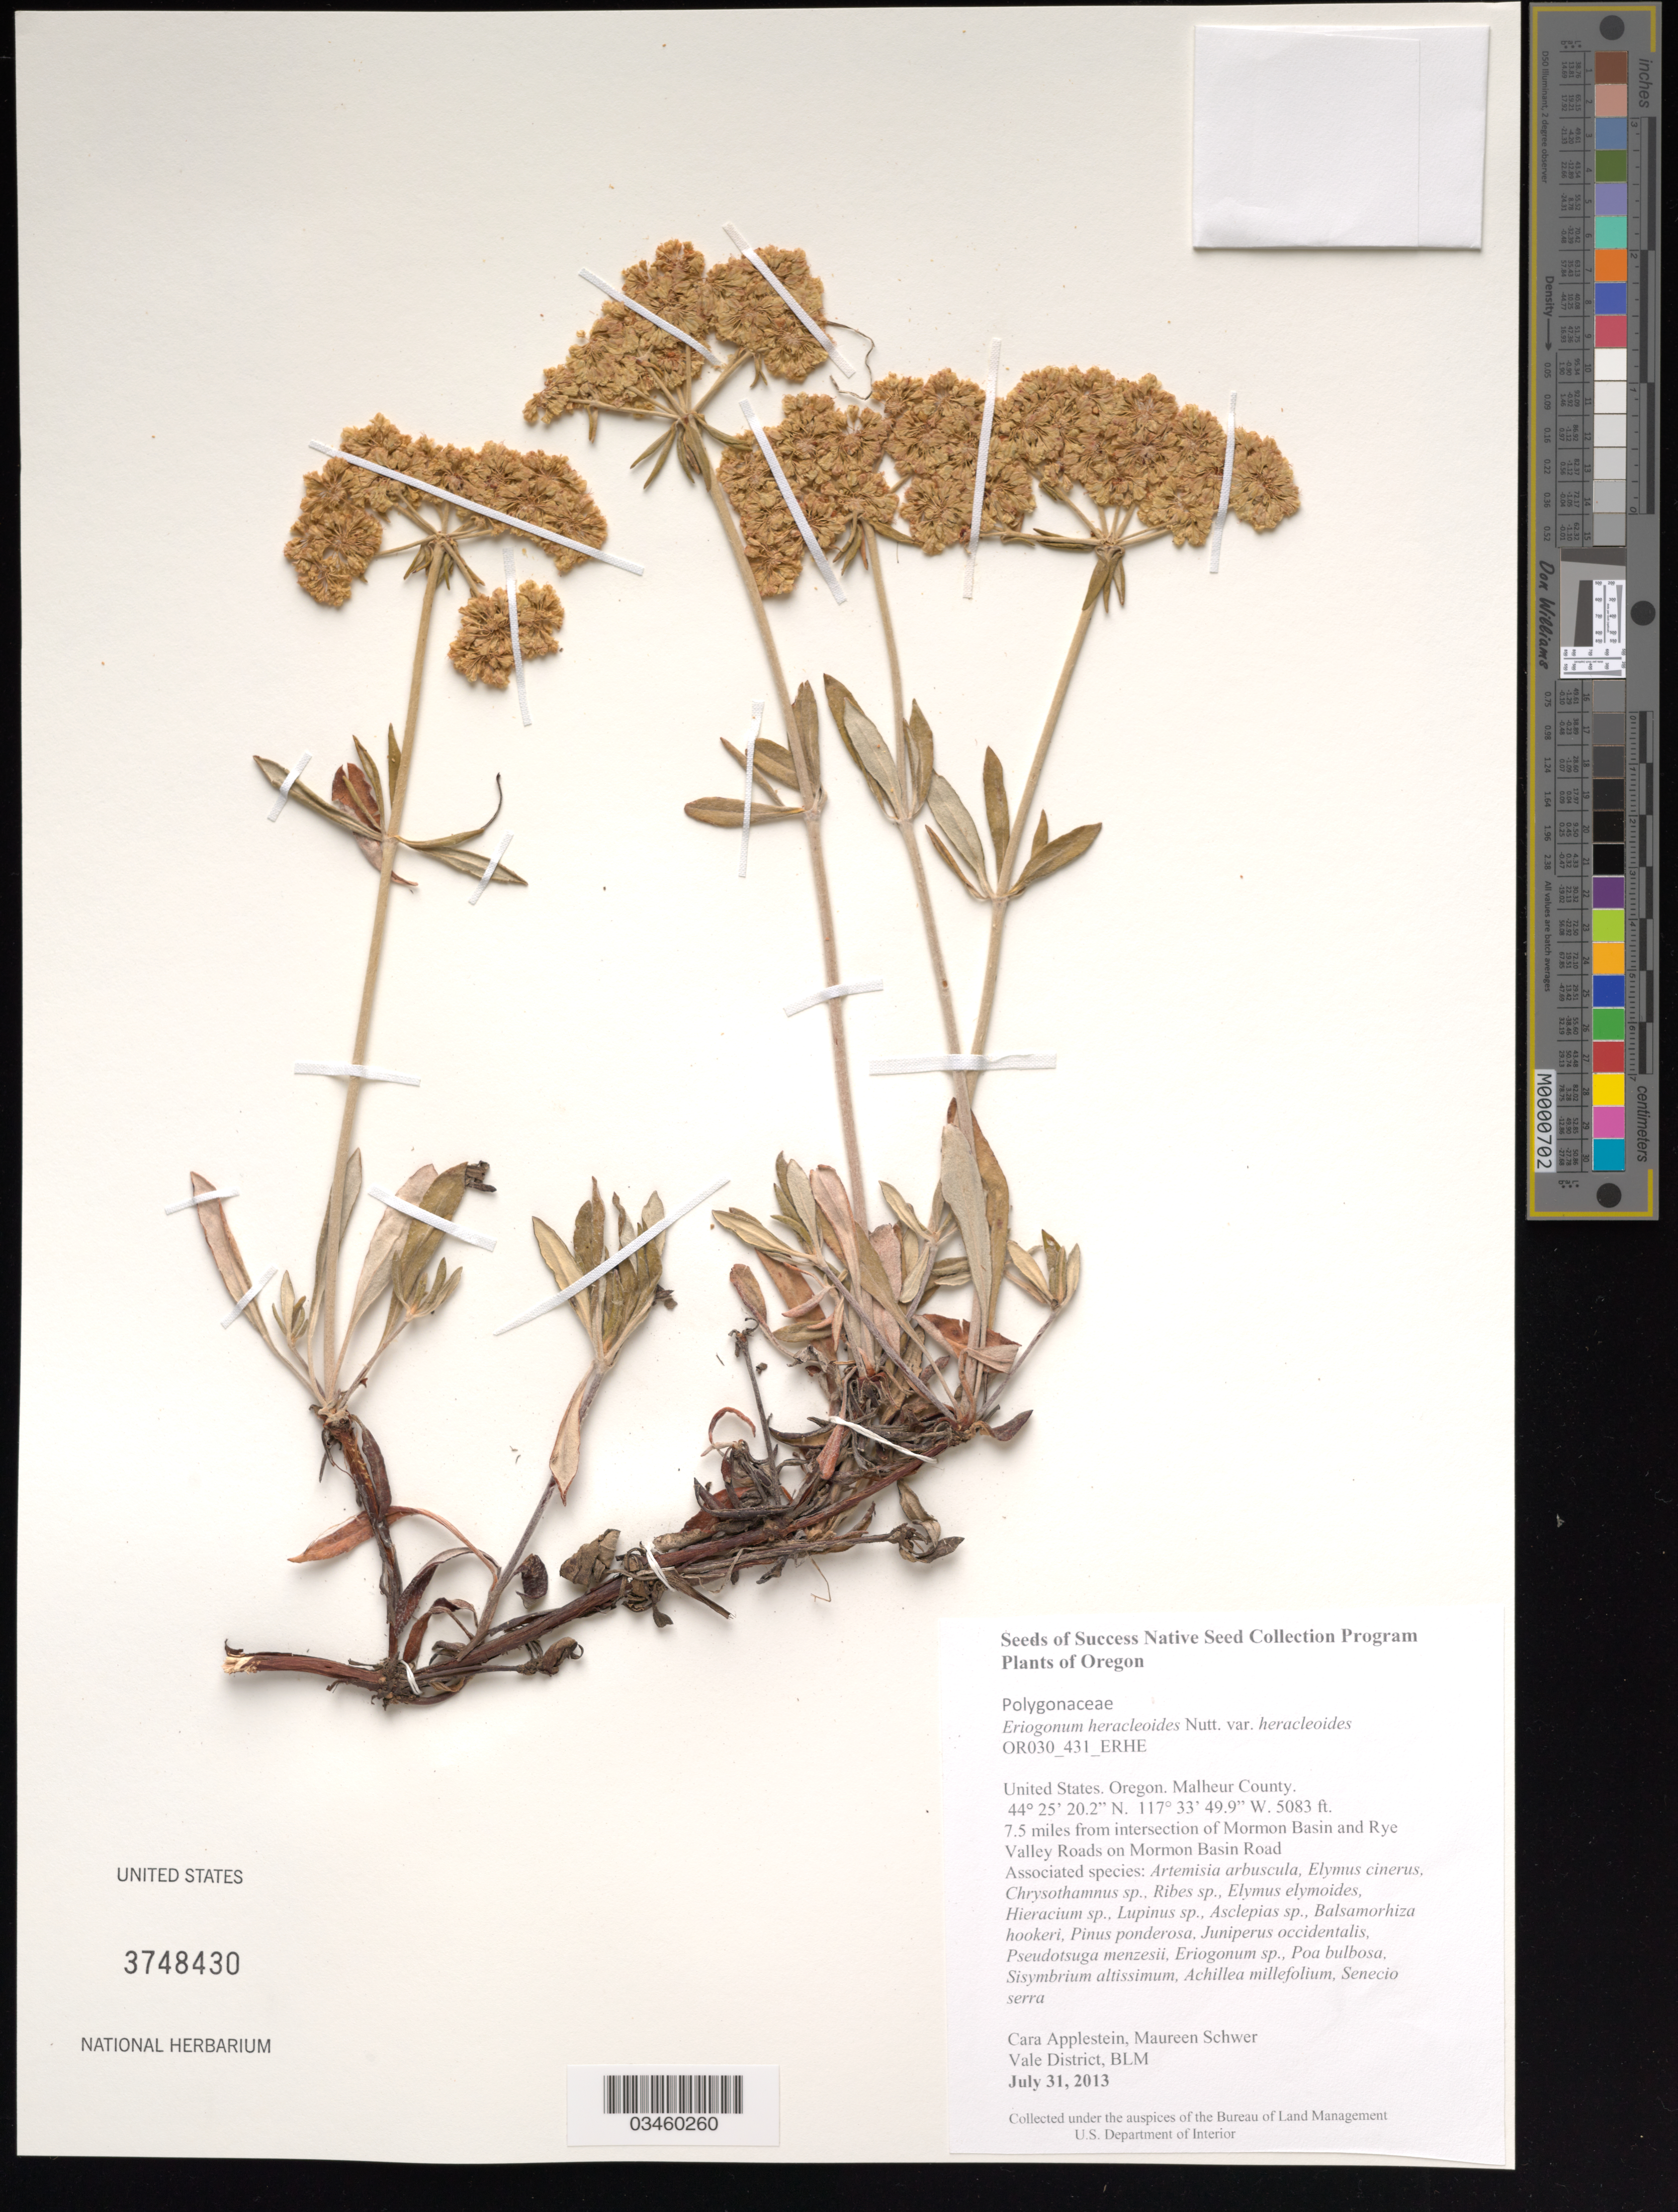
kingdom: Plantae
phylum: Tracheophyta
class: Magnoliopsida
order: Caryophyllales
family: Polygonaceae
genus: Eriogonum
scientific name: Eriogonum heracleoides var. heracleoides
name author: Nutt.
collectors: C. Applestein & M. Schwer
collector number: OR030-431-ERHE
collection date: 2013-07-31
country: United States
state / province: Oregon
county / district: Malheur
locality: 7.5 mi. from intersection of Mormon Basin and Rye Valley Roads on Mormon Basin Road.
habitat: With Ribes sp., Lupinus sp., Asclepias sp., Poa bulbosa, ect.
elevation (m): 1549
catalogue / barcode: US 3748430